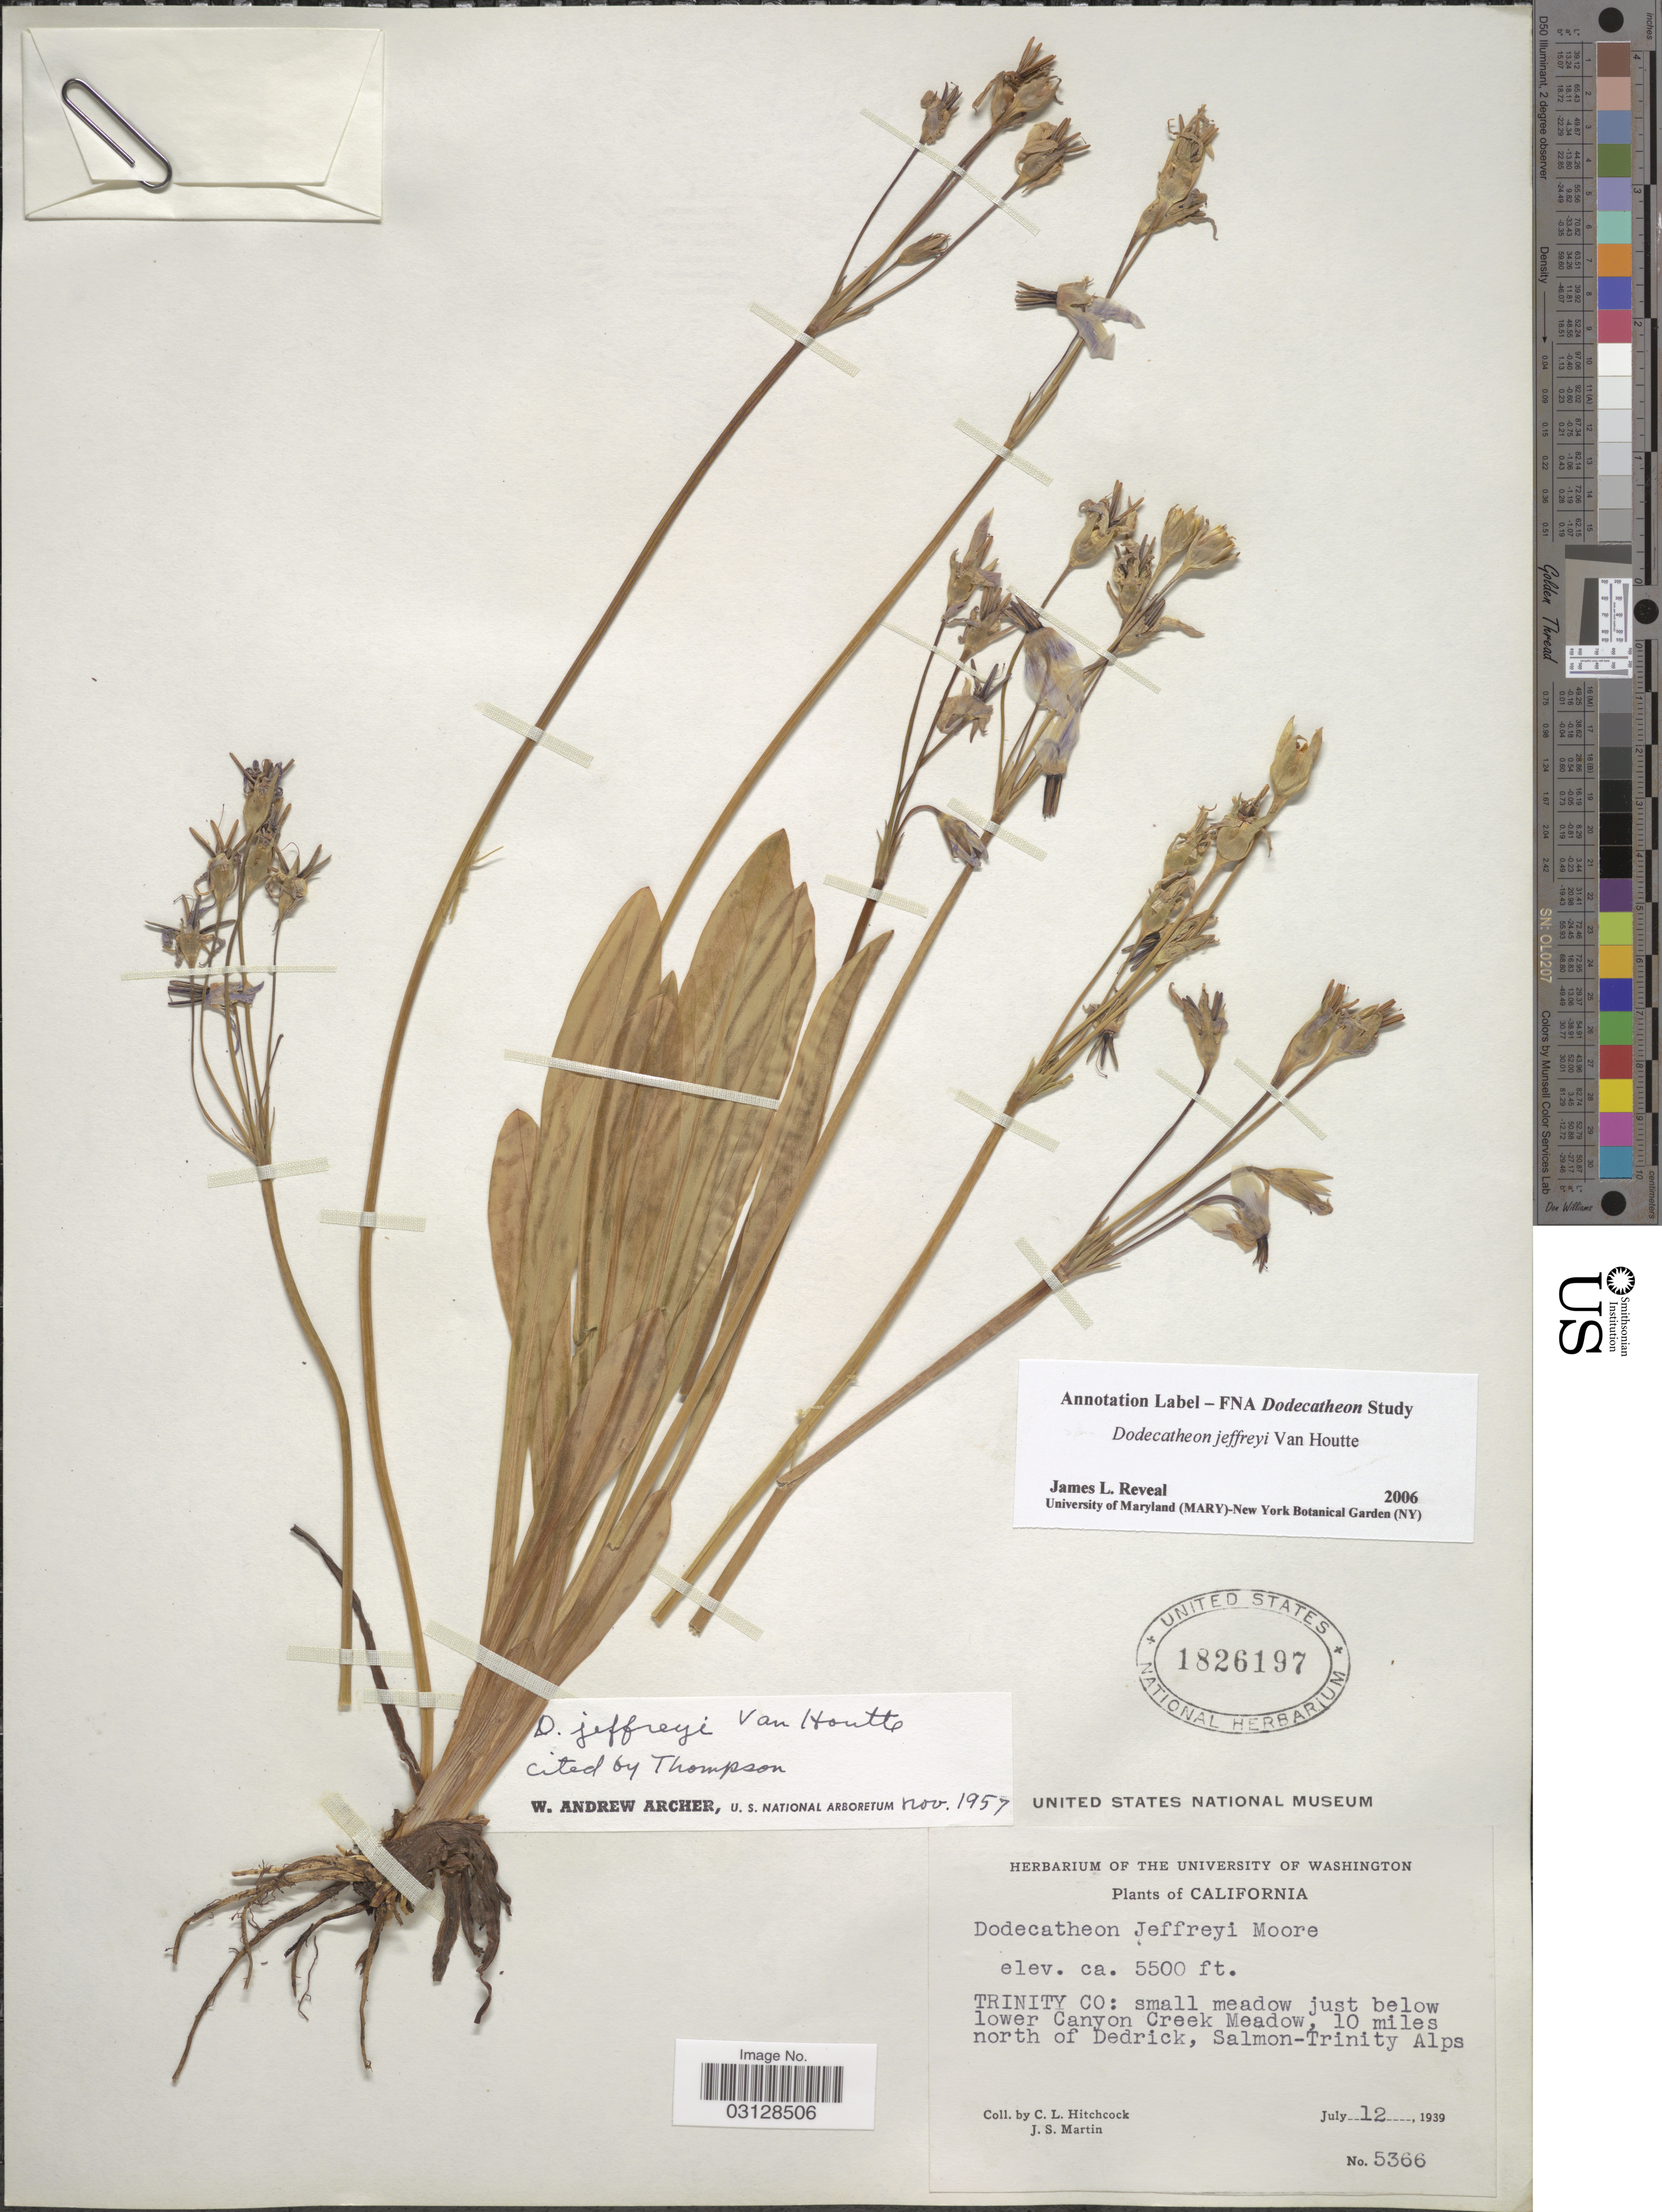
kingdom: Plantae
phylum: Tracheophyta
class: Magnoliopsida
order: Ericales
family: Primulaceae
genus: Dodecatheon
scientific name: Dodecatheon jeffreyi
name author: Van Houtte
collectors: C. L. Hitchcock & J. S. Martin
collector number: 5366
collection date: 1939-07-12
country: United States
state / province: California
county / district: Trinity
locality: Trinity Co: small meadow just below lower Canyon Creek Meadow, 10 miles north of Dedrick, Salmon-Trinity Alps.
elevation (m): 1676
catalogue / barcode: US 1826197